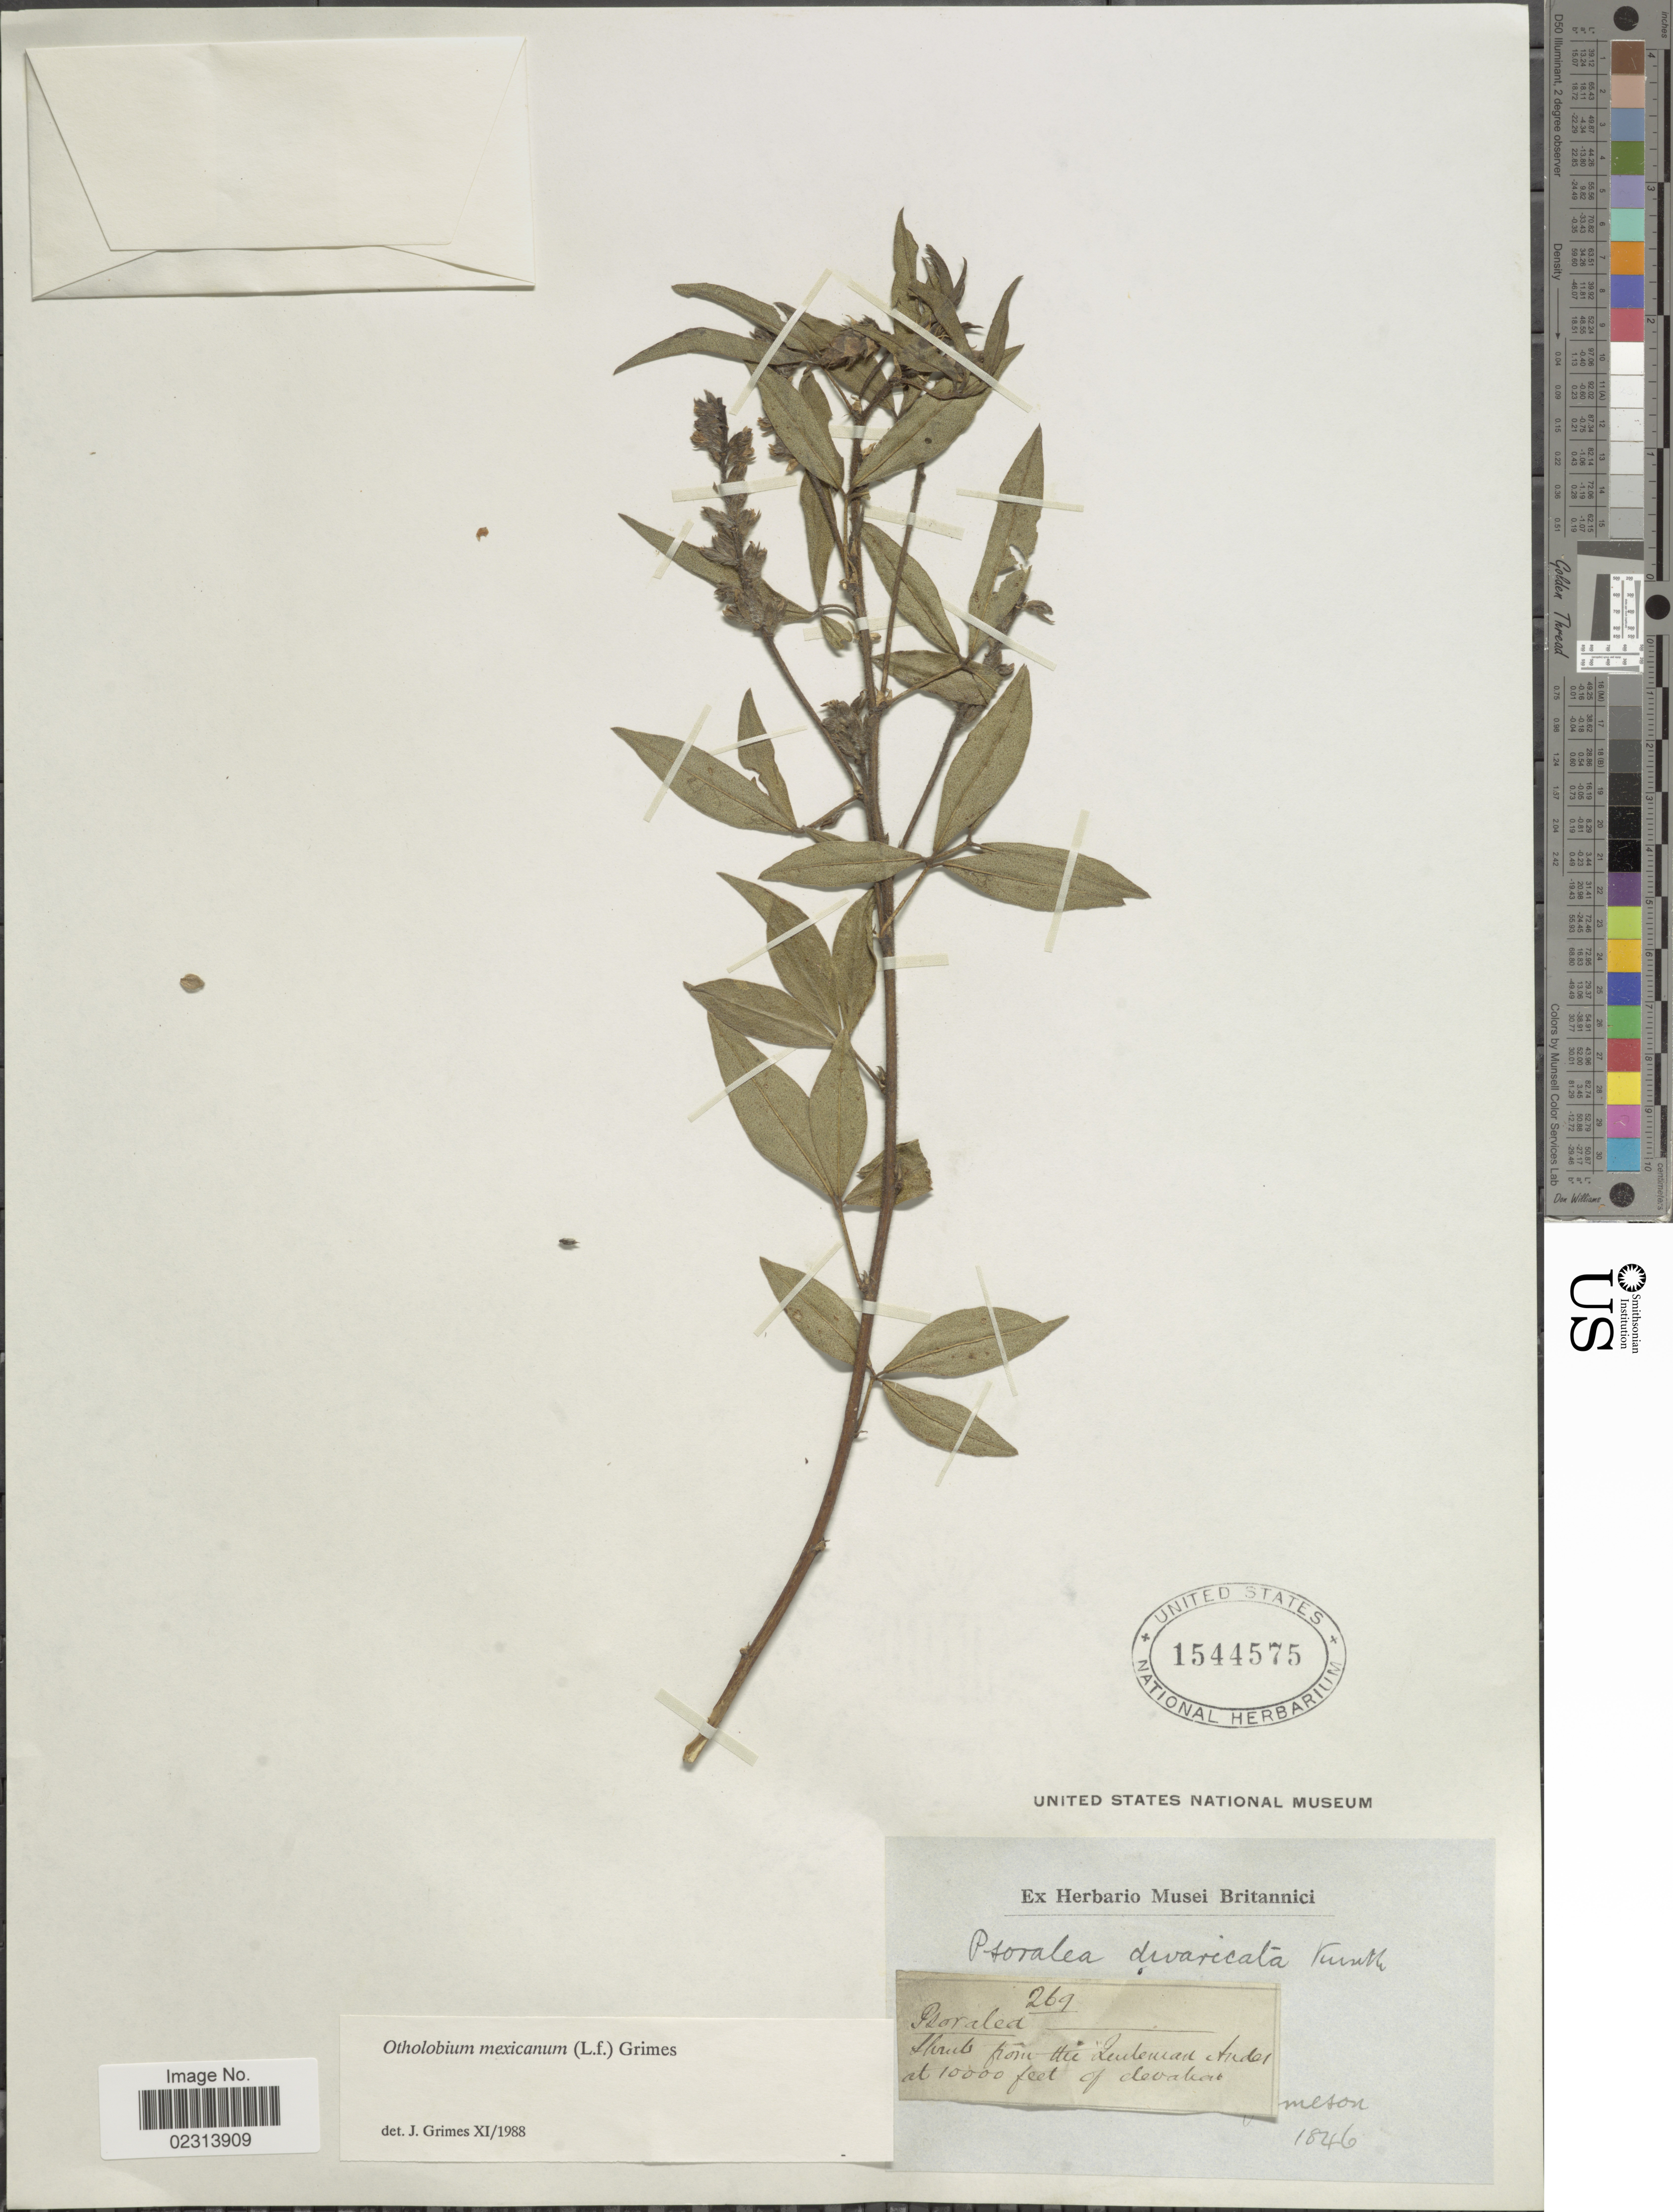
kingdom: Plantae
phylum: Tracheophyta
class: Magnoliopsida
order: Fabales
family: Fabaceae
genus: Otholobium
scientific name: Otholobium mexicanum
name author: (L. f.) J.W. Grimes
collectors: ex herb. Musei Britannici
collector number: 269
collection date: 1846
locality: Shrub from the Zuideman Ander of devakat [interpreted]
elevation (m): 3048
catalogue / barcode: US 1544575